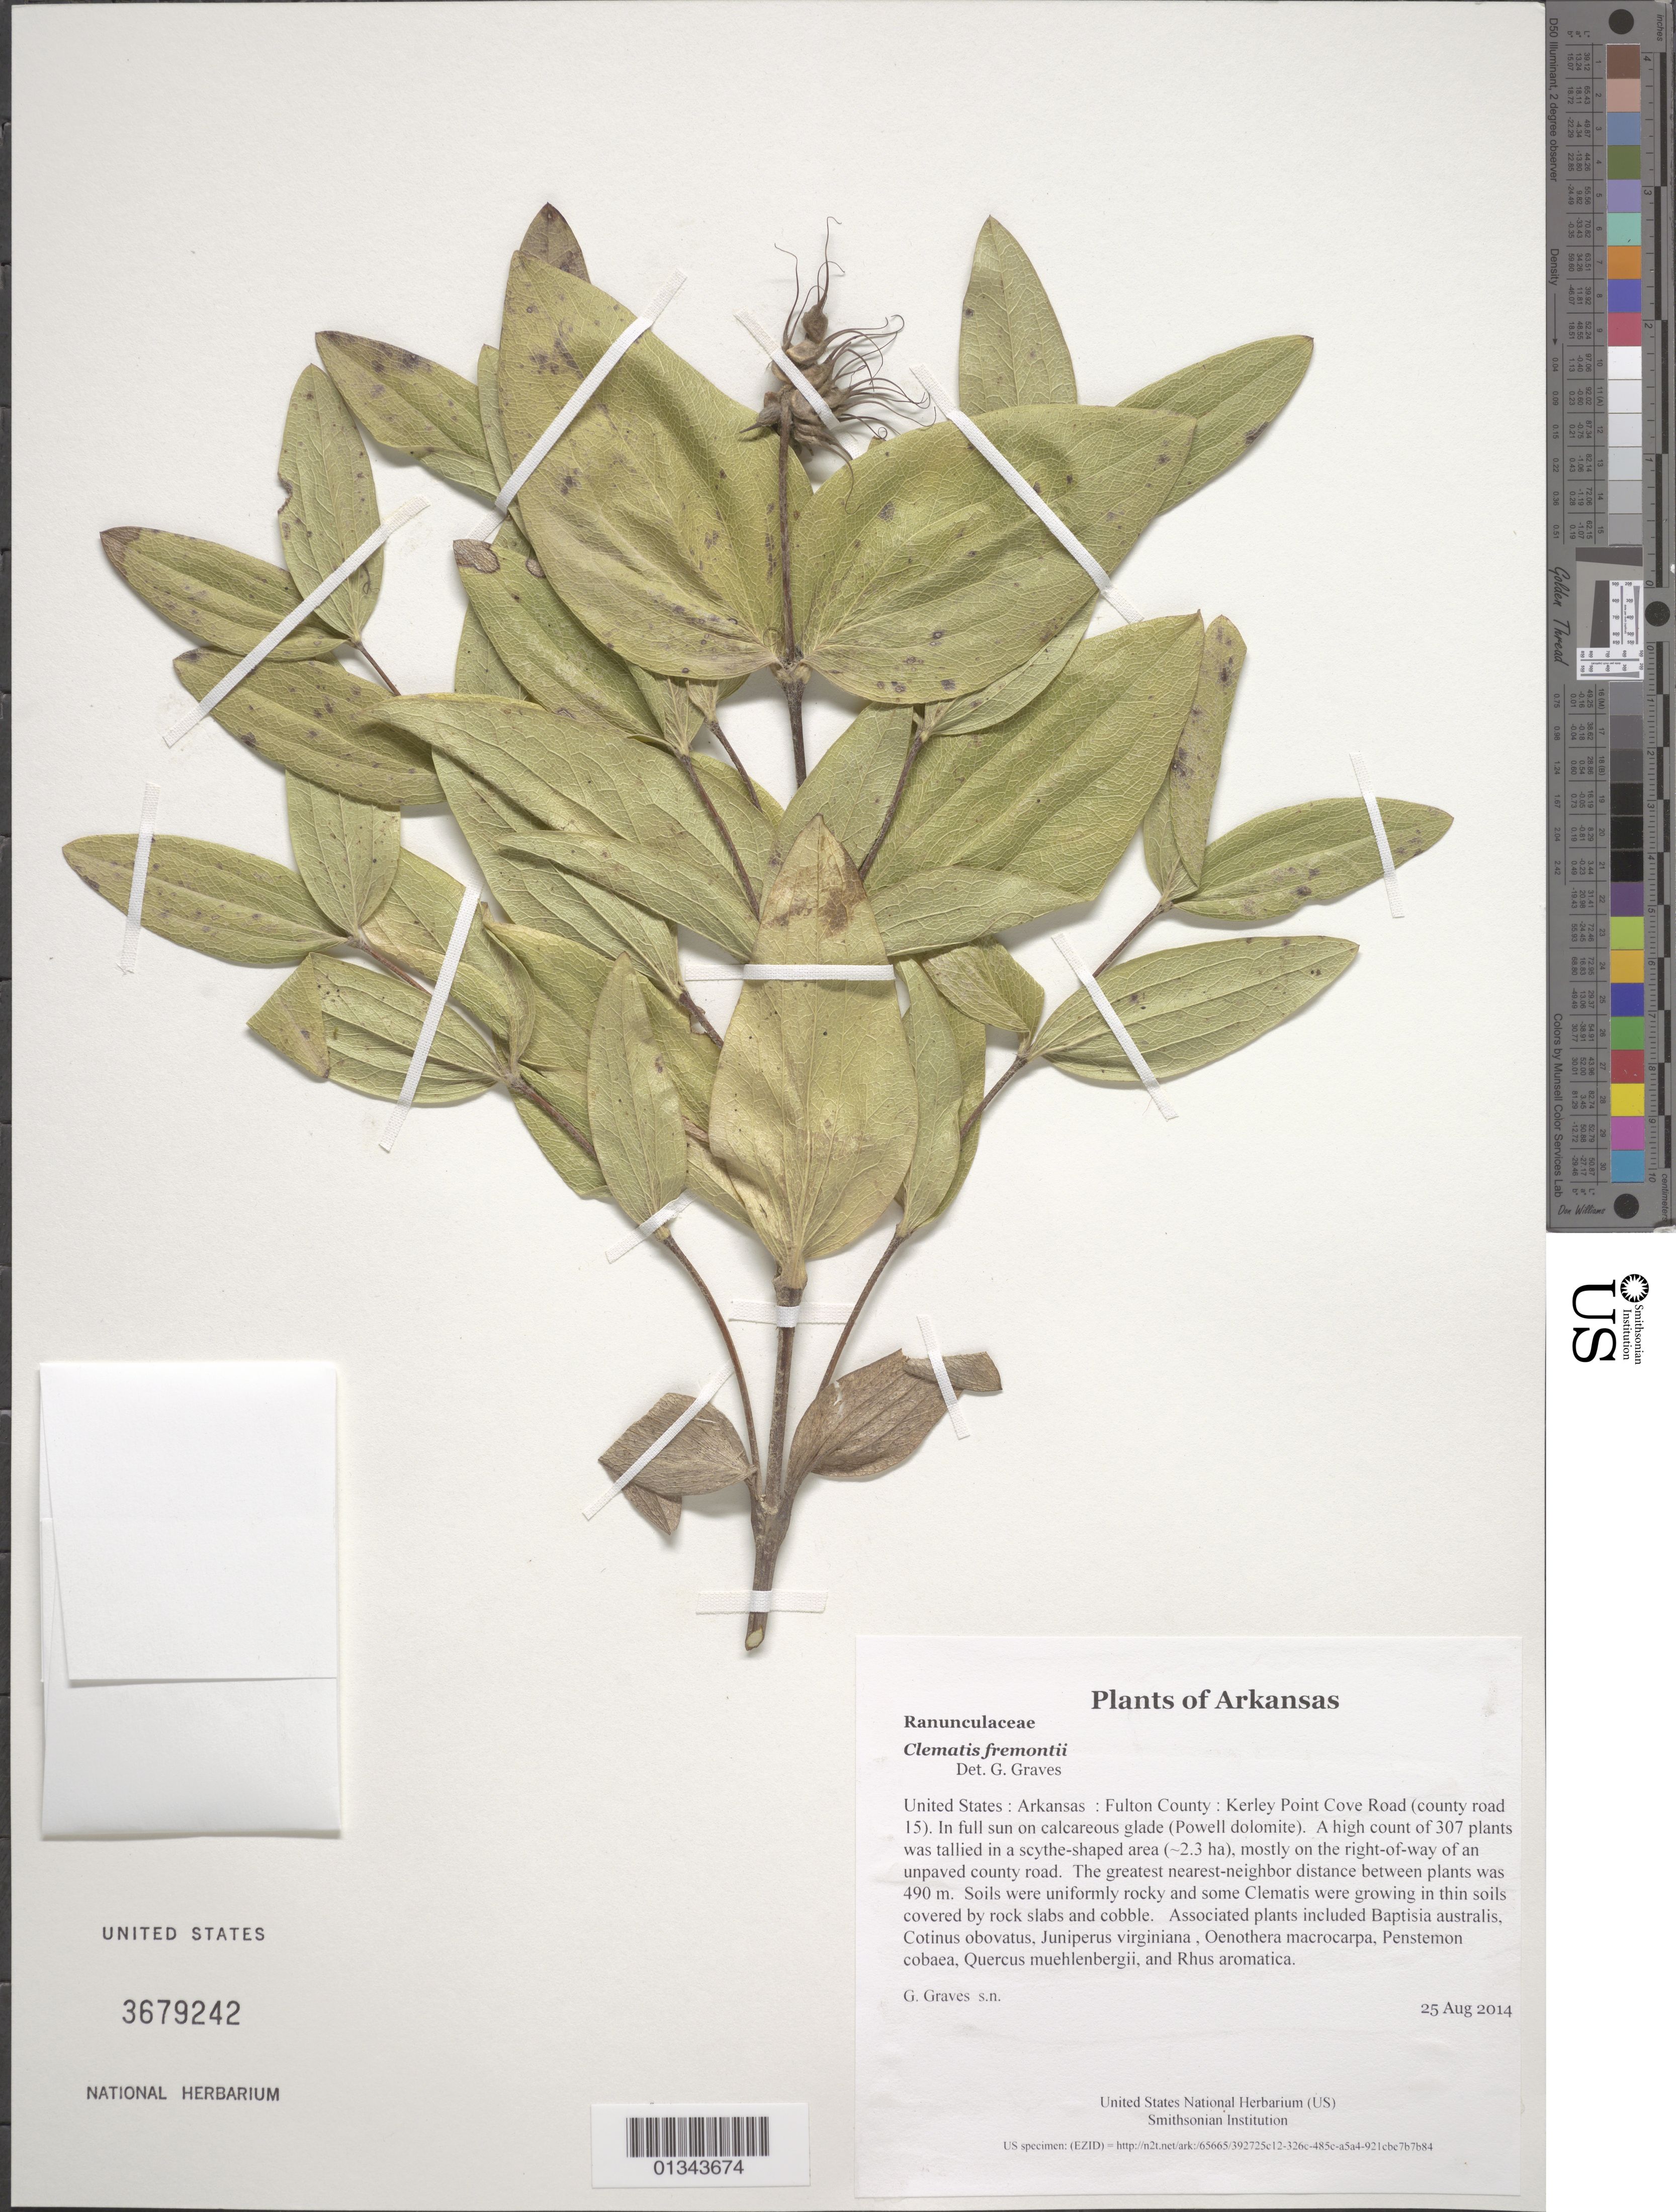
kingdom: Plantae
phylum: Tracheophyta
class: Magnoliopsida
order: Ranunculales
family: Ranunculaceae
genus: Clematis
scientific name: Clematis fremontii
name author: S. Watson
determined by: Graves, G.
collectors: G. Graves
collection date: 2014-08-25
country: United States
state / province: Arkansas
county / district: Fulton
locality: Kerley Point Cove Road (county road 15)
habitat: In full sun on calcareous glade (Powell dolomite). A high count of 307 plants was tallied in a scythe-shaped area (~2.3 ha), mostly on the right-of-way of an unpaved county road. The greatest nearest-neighbor distance between plants was 490 m. Soils were uniformly rocky and some Clematis were growing in thin soils covered by rock slabs and cobble.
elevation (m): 228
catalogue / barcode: US 3679242